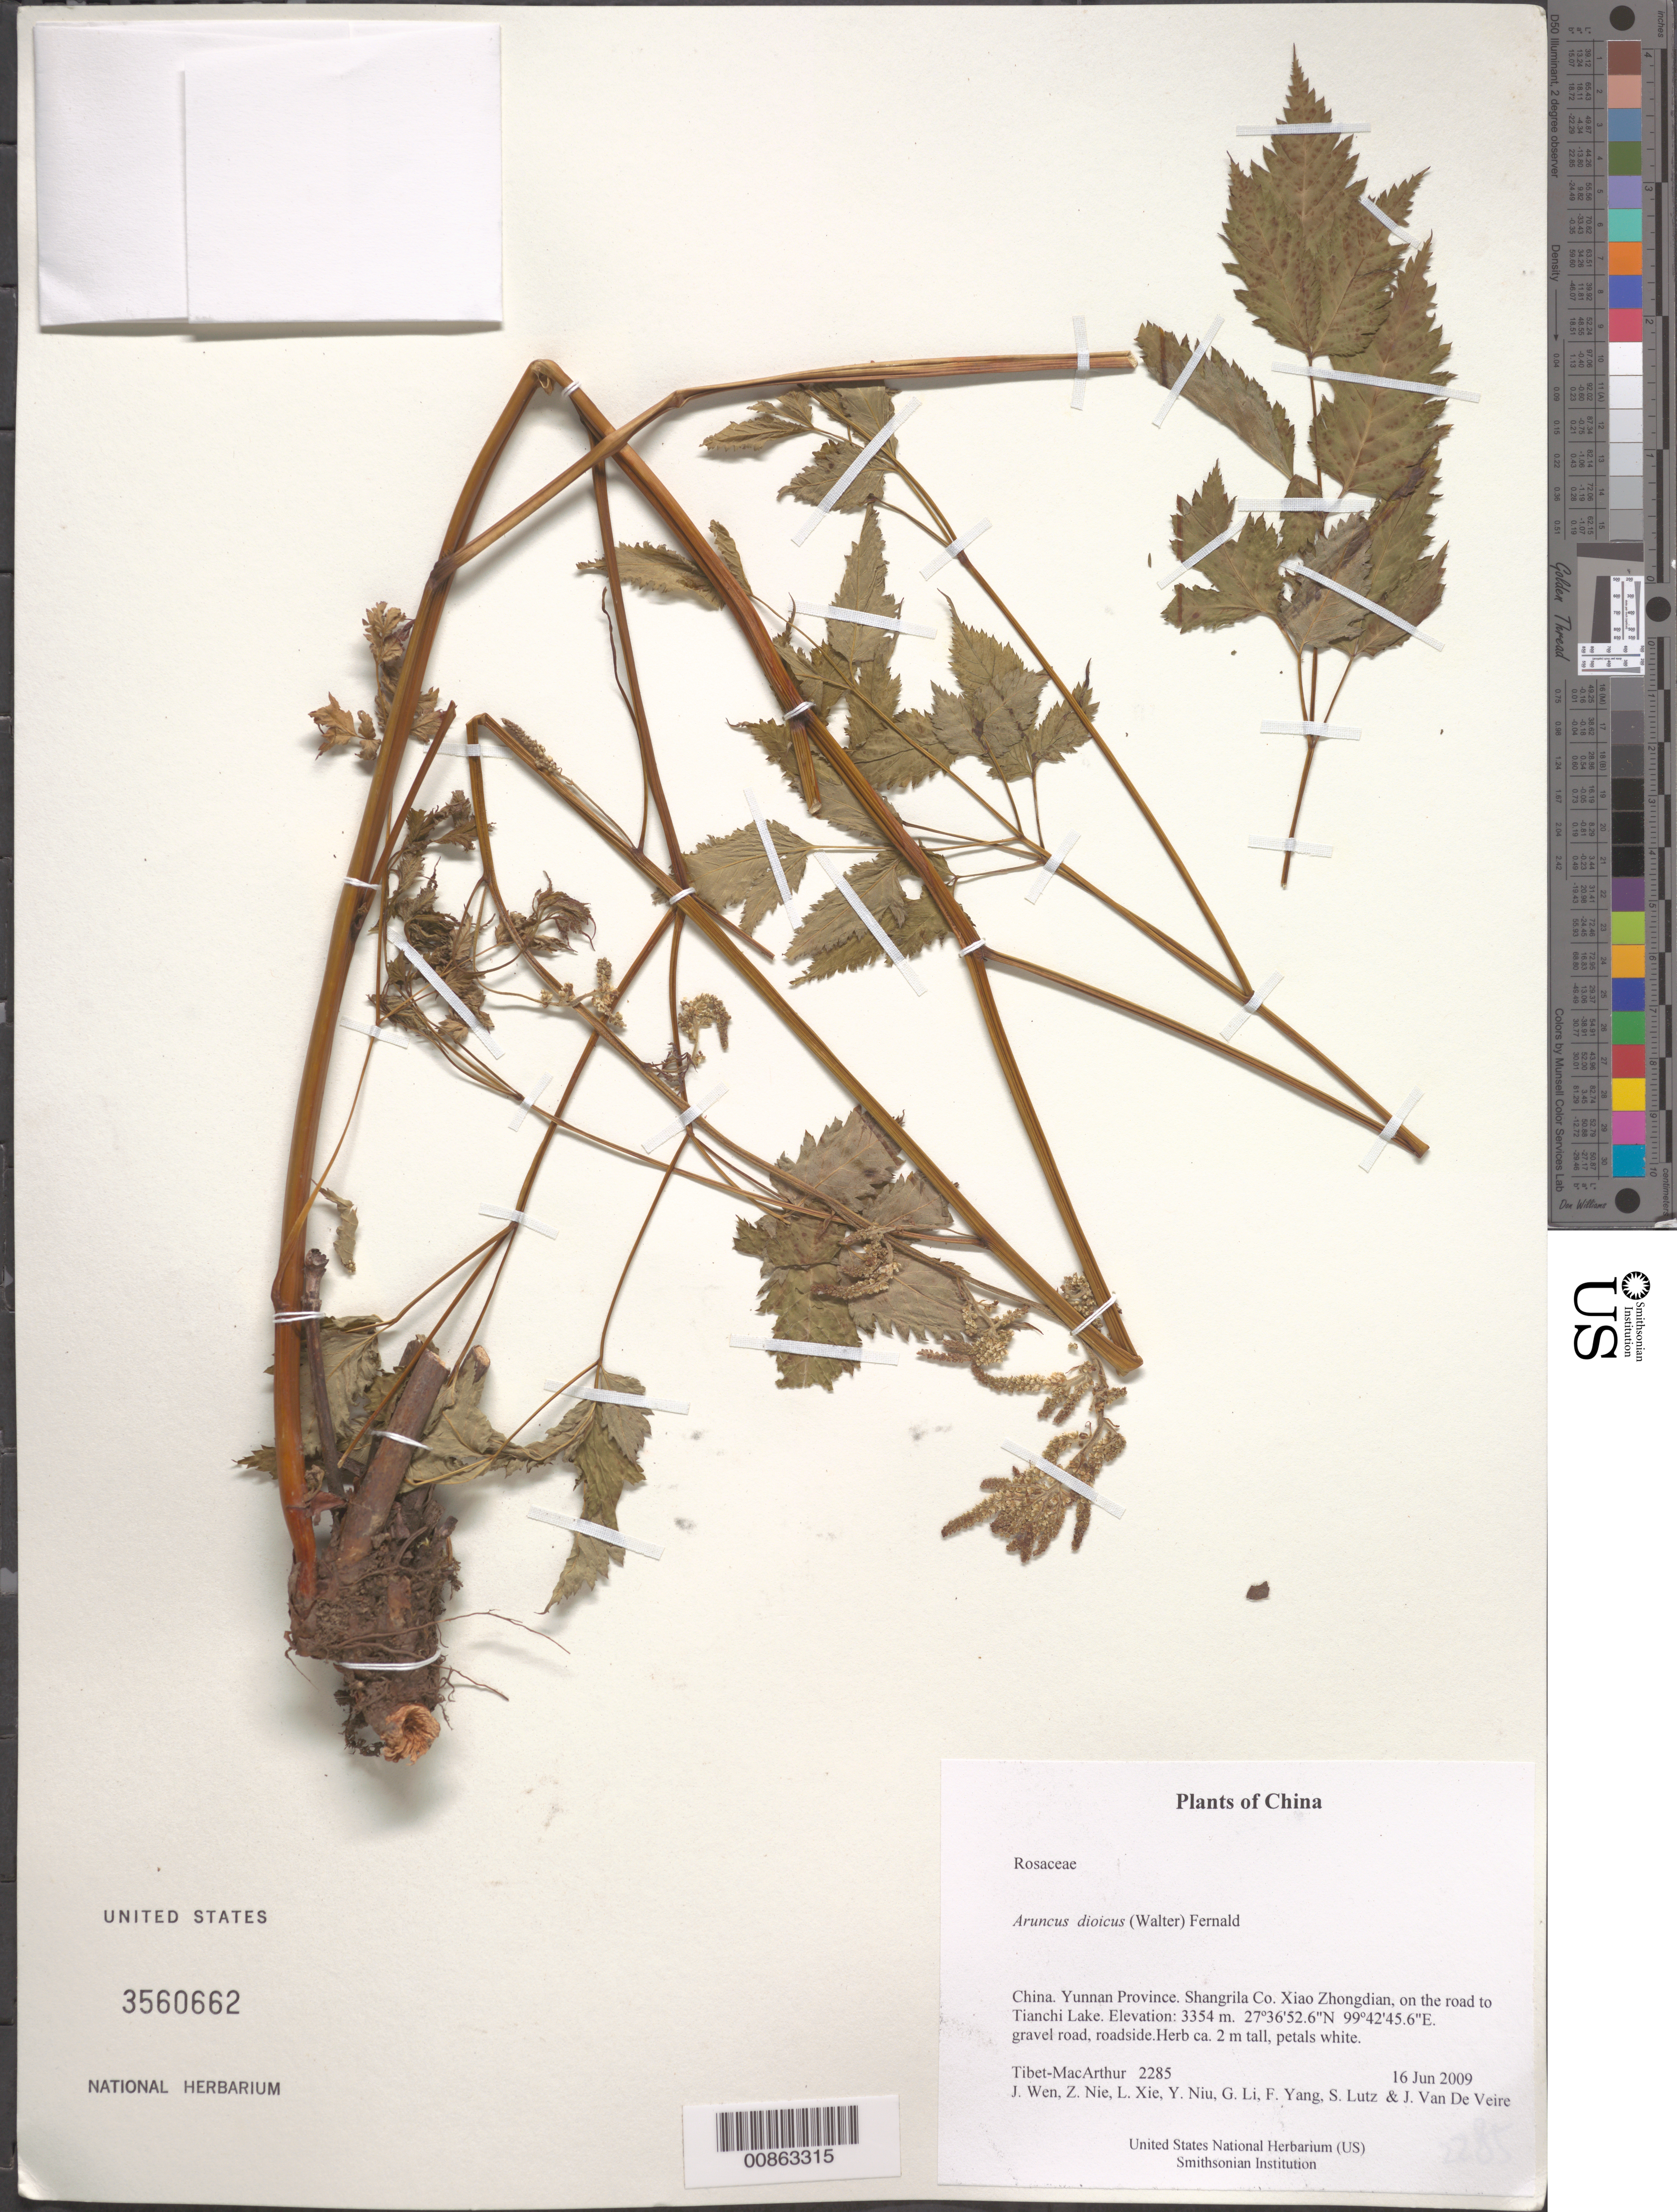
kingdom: Plantae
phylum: Tracheophyta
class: Magnoliopsida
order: Rosales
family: Rosaceae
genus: Aruncus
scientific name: Aruncus dioicus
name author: (Walter) Fernald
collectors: Tibet-MacArthur, J. Wen, Z. Nie, L. Xie & et al.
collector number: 2285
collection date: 2009-06-16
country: China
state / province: Yunnan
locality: Shangrila Co. Xiao Zhongdian, on the road to Tianchi Lake.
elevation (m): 3354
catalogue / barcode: US 3560662